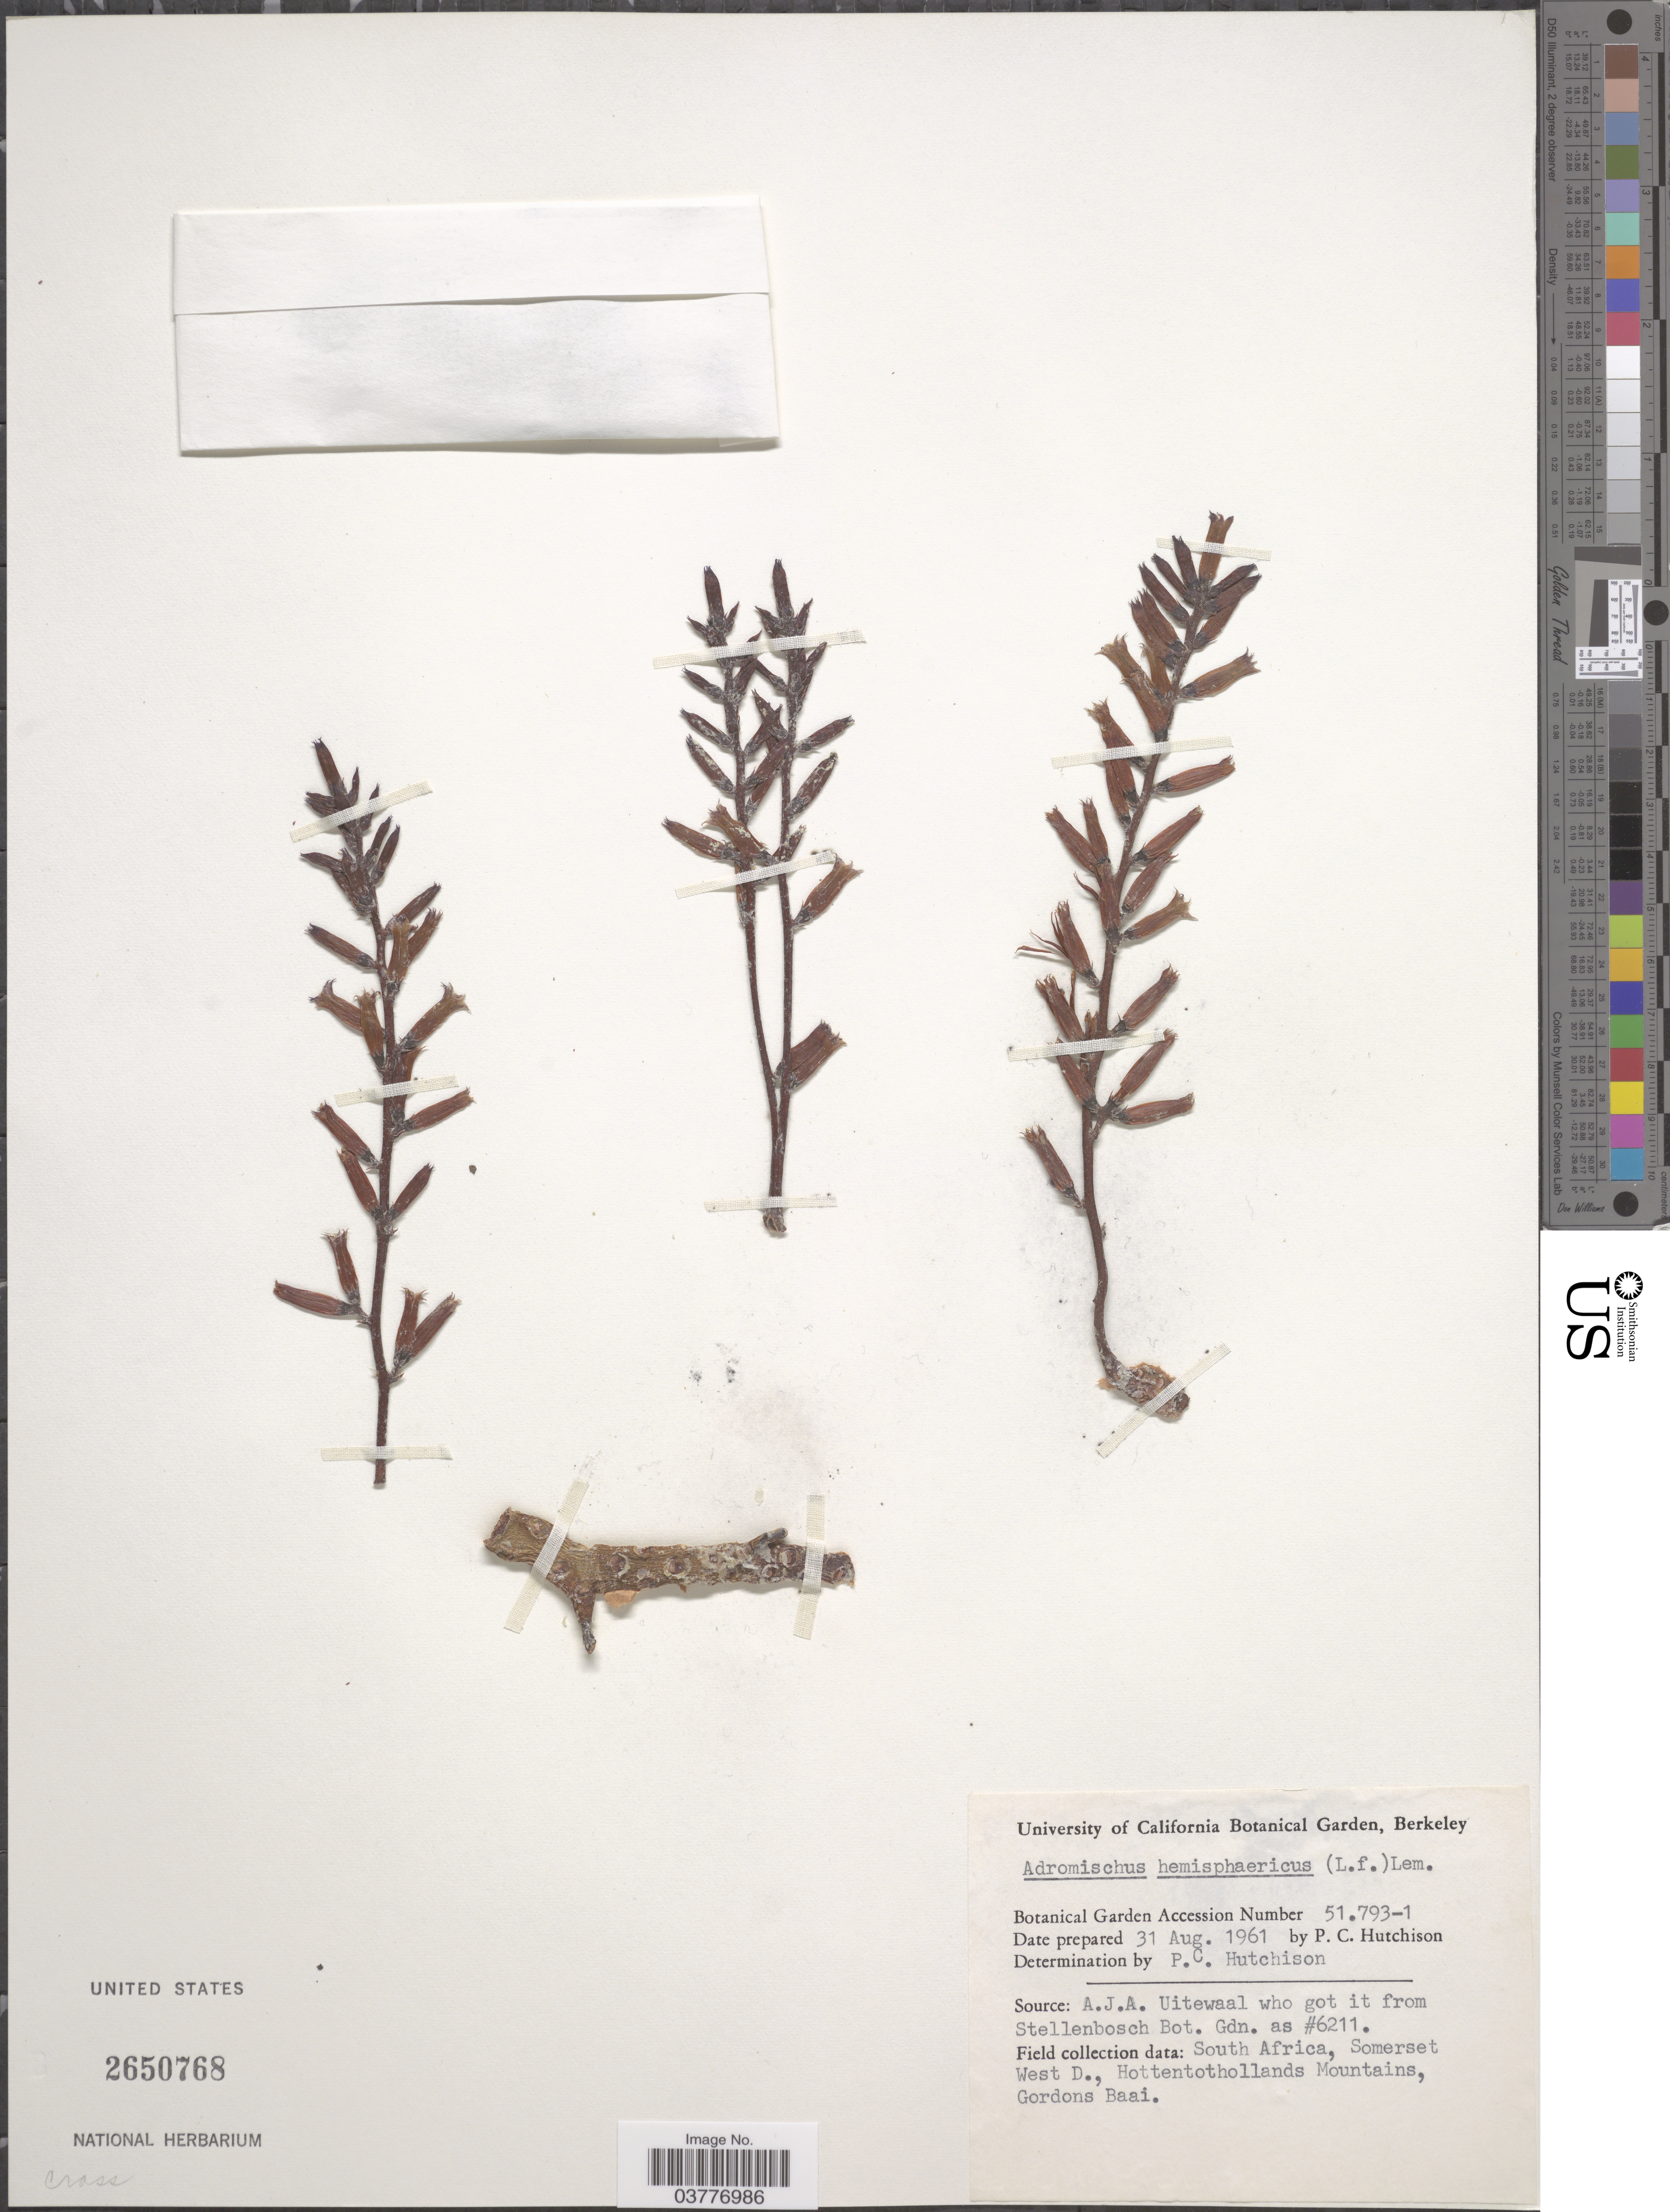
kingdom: Plantae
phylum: Tracheophyta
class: Magnoliopsida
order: Saxifragales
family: Crassulaceae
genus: Adromischus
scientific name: Adromischus hemisphaericus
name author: (L.) Lem.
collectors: P. C. Hutchison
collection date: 1961-08-31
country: United States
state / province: California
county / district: Alameda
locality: University of California Botanical Garden, Berkeley.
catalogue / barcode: US 2650768